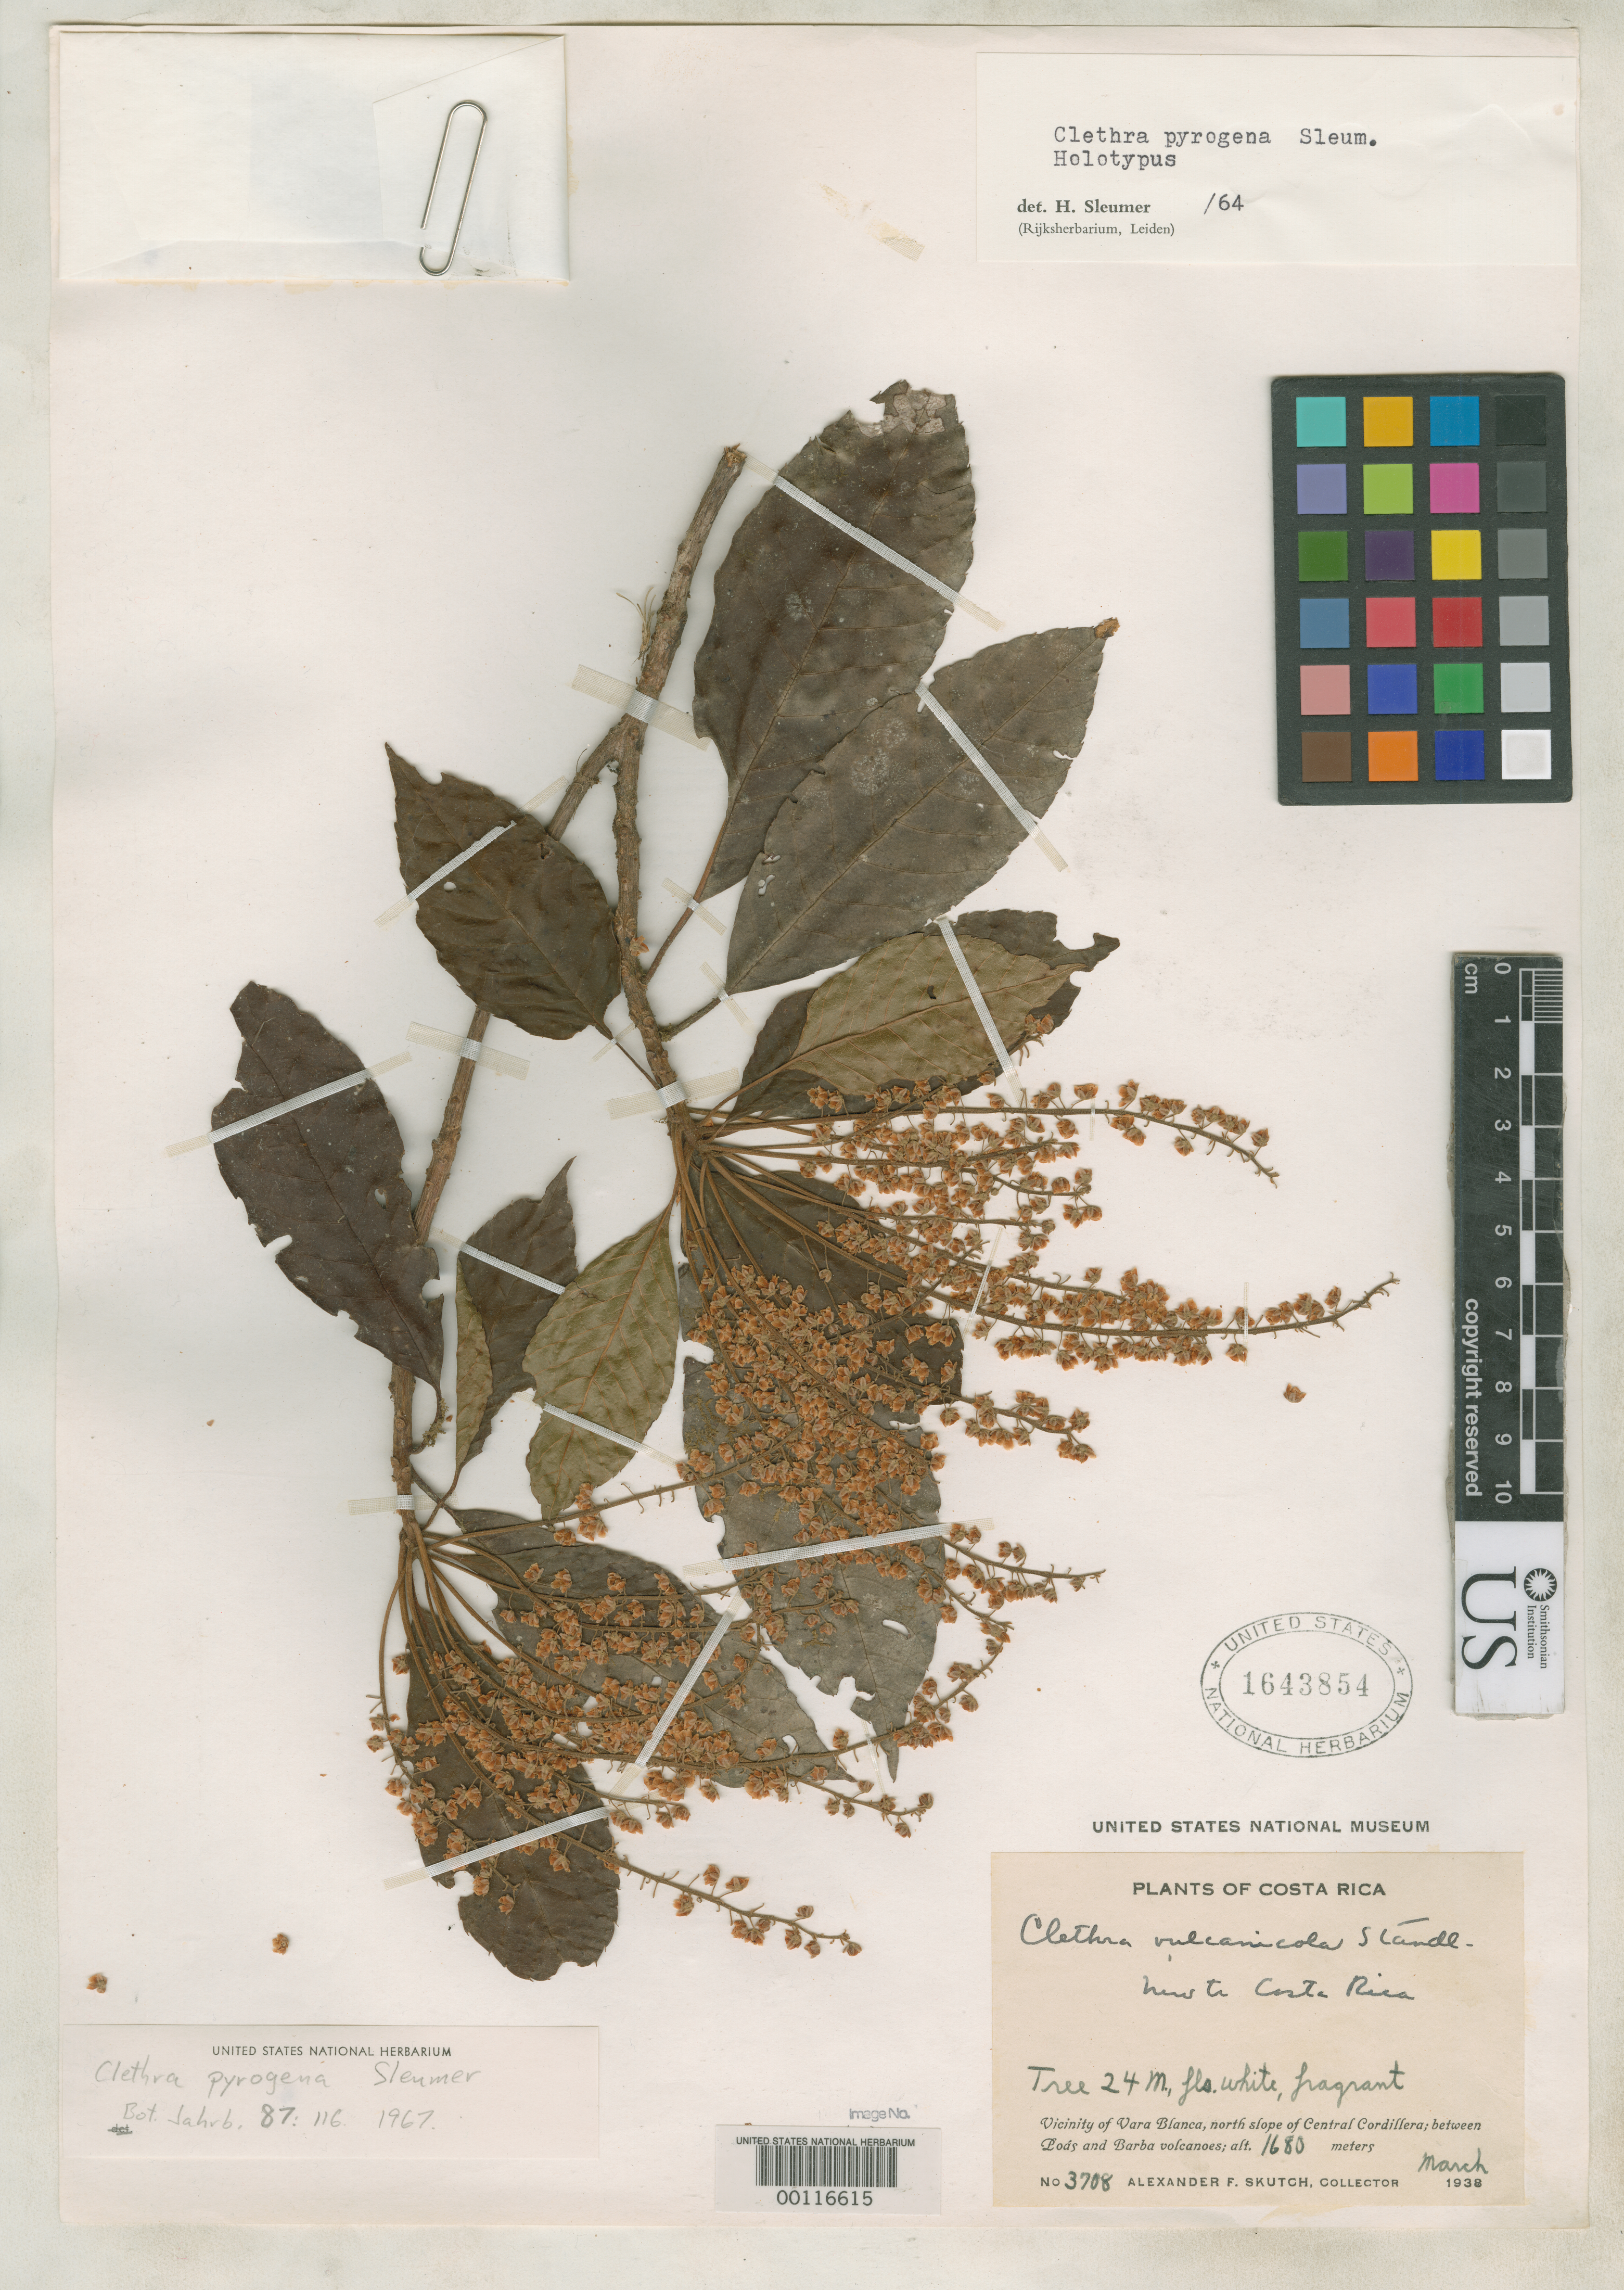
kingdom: Plantae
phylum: Tracheophyta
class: Magnoliopsida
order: Ericales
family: Clethraceae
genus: Clethra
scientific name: Clethra pyrogena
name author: Sleumer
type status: Holotype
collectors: A. F. Skutch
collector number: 3708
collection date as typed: Mar 1938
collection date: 1938-03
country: Costa Rica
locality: Vara Blanca vicinity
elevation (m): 1680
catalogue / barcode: US 1643854